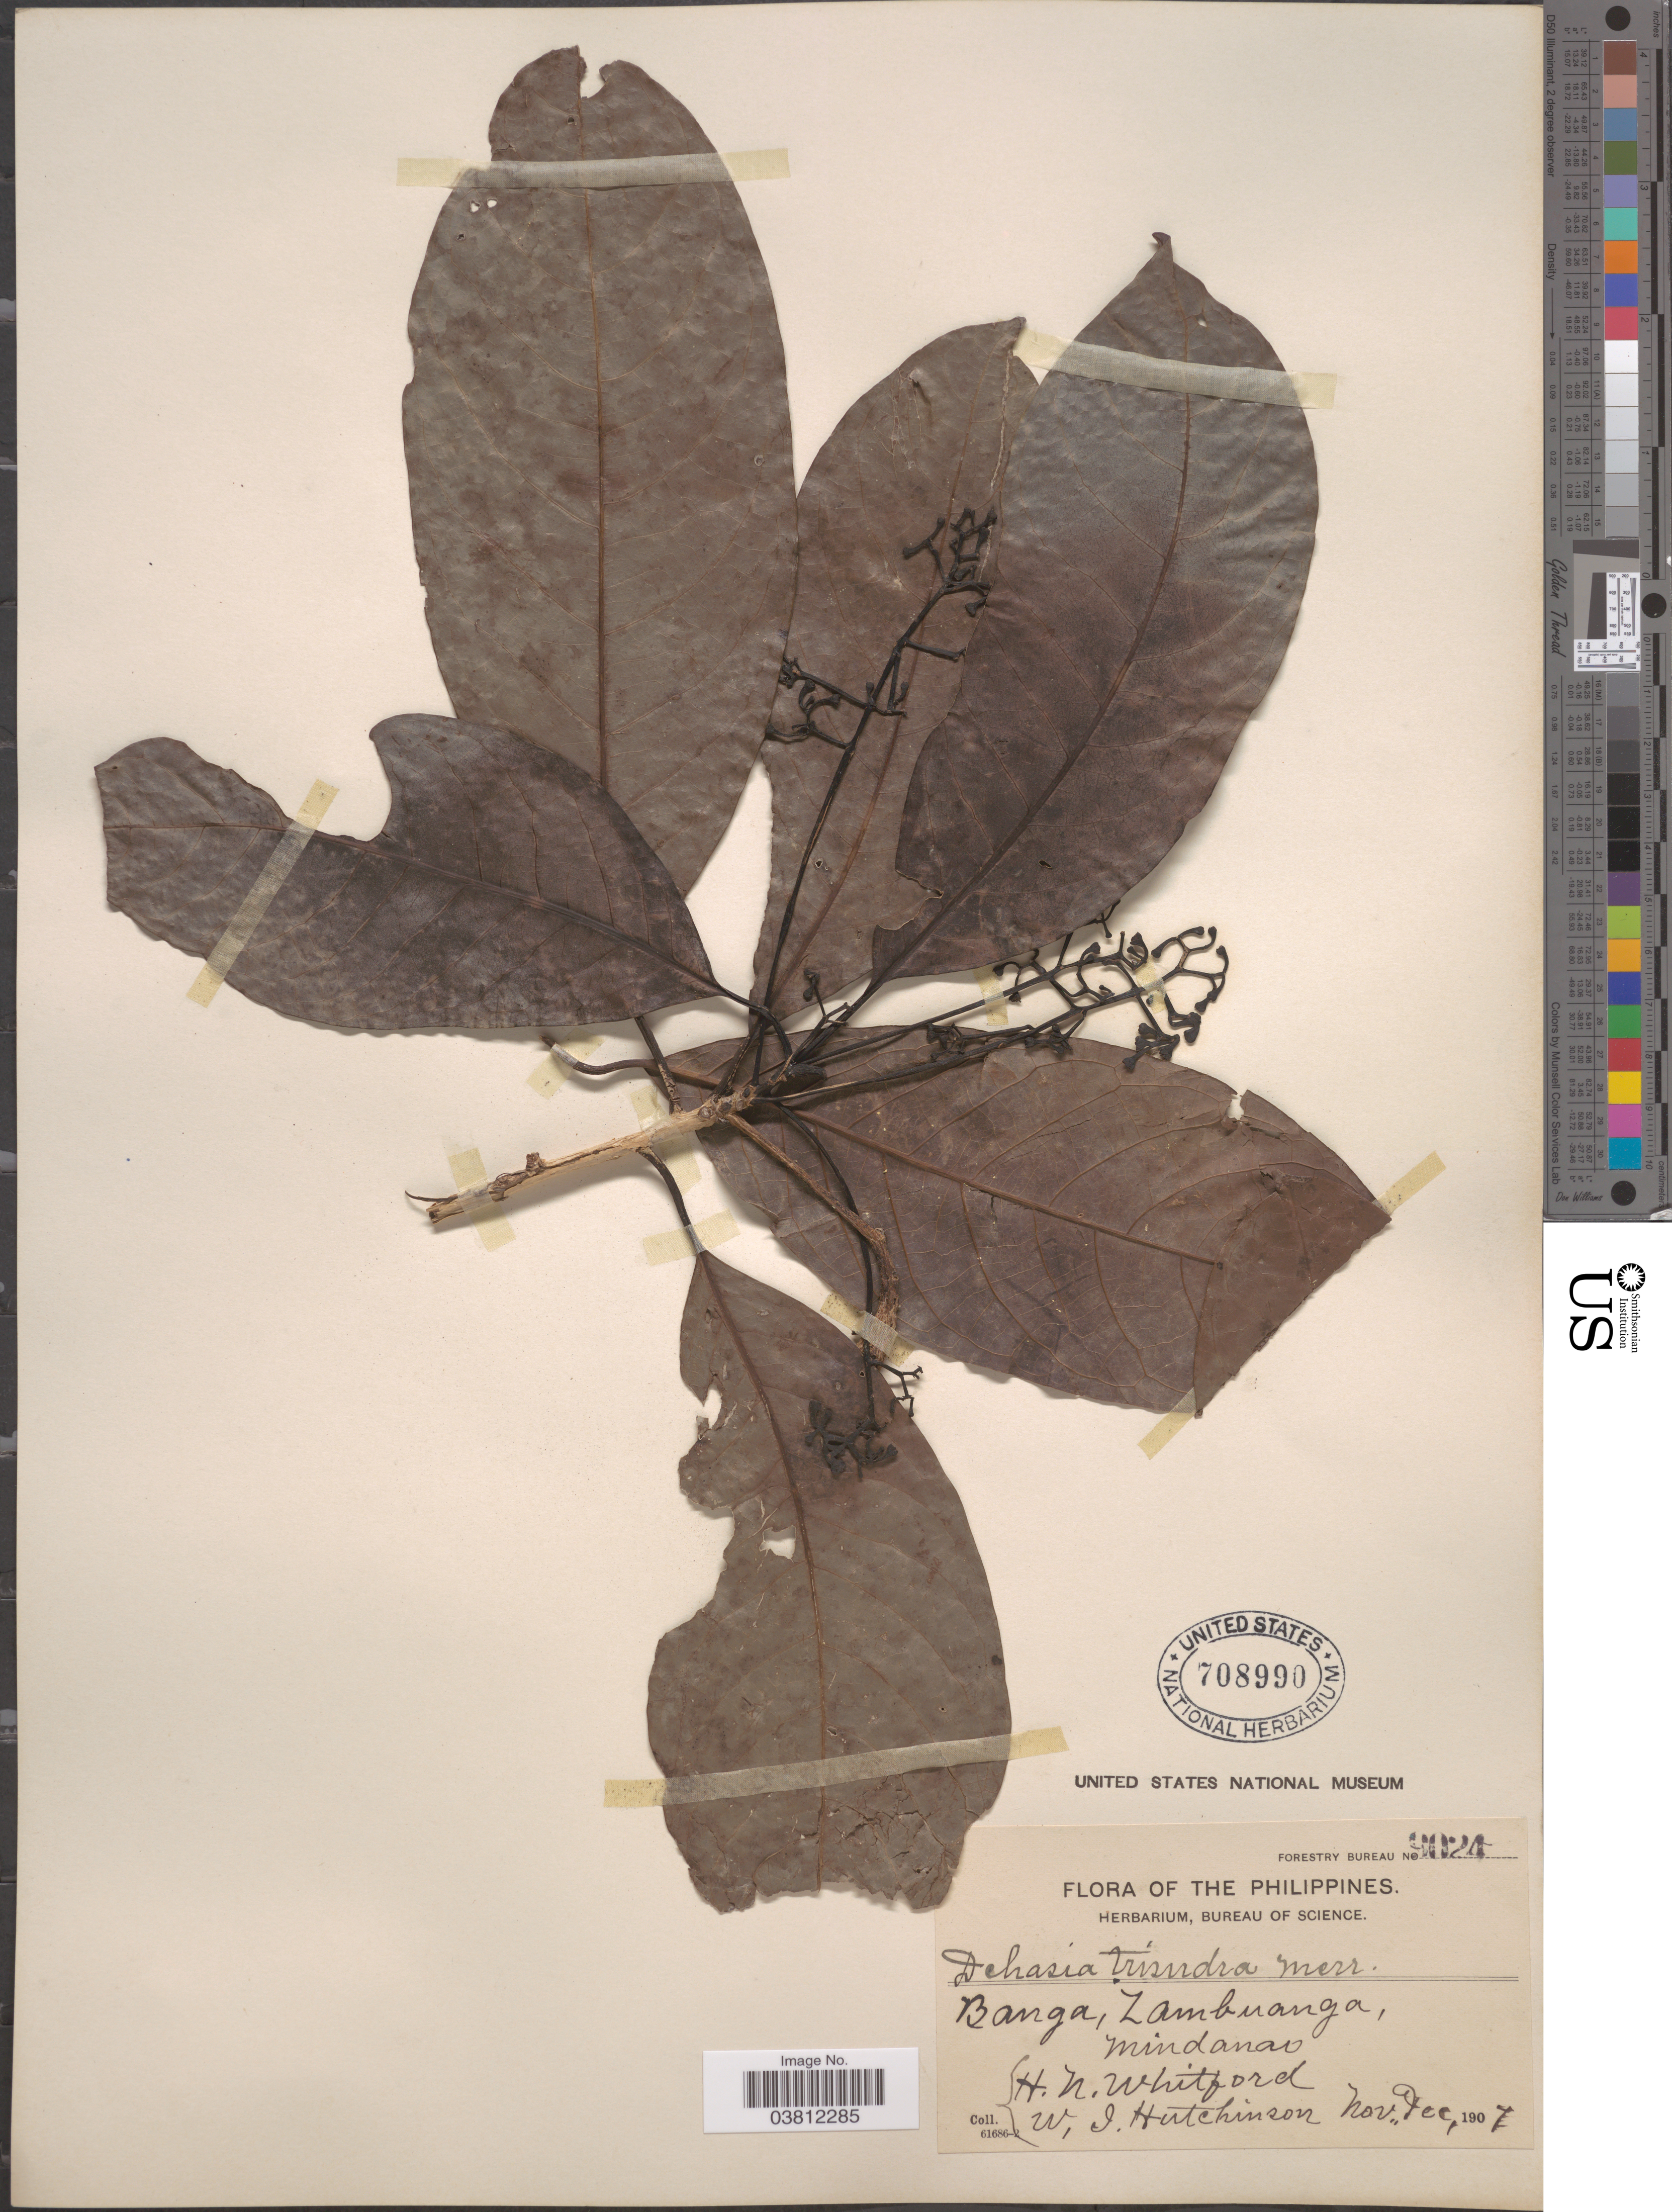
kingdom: Plantae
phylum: Tracheophyta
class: Magnoliopsida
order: Laurales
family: Lauraceae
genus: Dehaasia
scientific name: Dehaasia triandra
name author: Merr.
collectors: H. N. Whitford & W. I. Hutchinson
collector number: Forestry Bureau 9024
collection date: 1907-11/1907-12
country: Philippines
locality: Banga, Zambuanga, Mindanao.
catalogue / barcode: US 708990